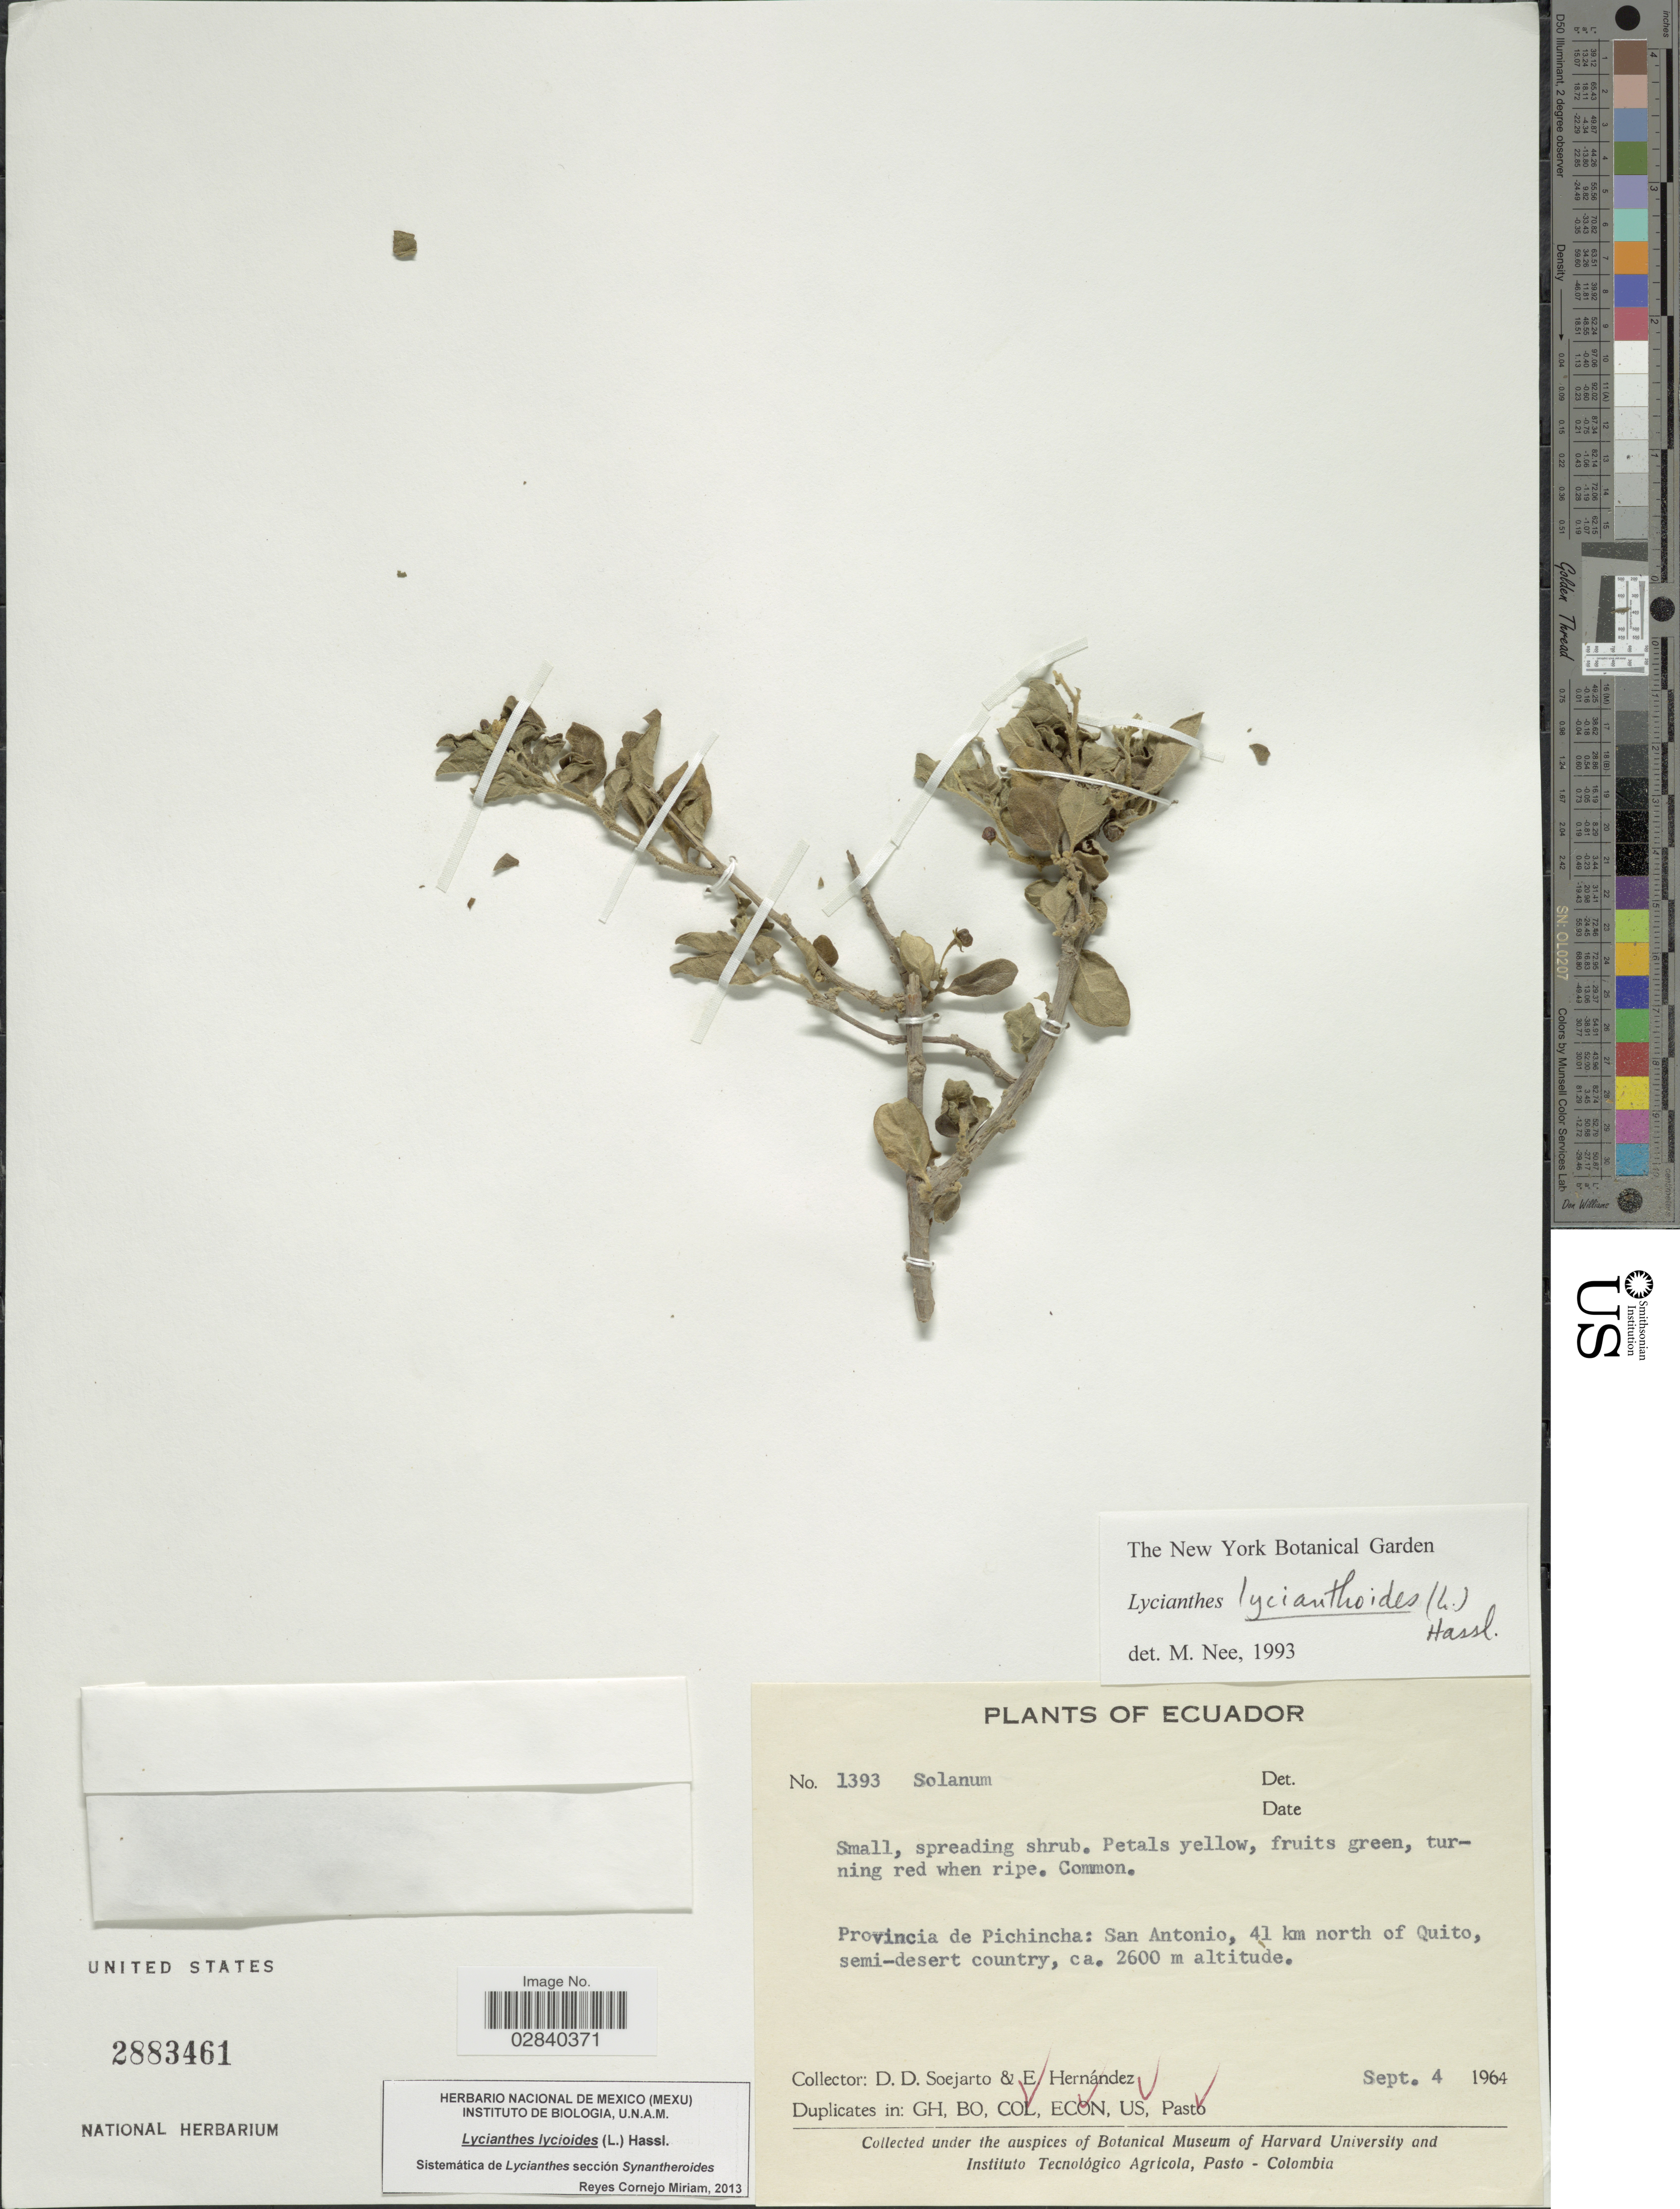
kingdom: Plantae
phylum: Tracheophyta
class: Magnoliopsida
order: Solanales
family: Solanaceae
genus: Lycianthes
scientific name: Lycianthes lycioides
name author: (L.) Hassl.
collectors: E. Hernández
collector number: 1393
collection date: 1964-09-04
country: Ecuador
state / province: Pichincha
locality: Provincia de Pichincha: San Antonio, 41 km north of Quito.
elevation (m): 2600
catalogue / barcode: US 2883461